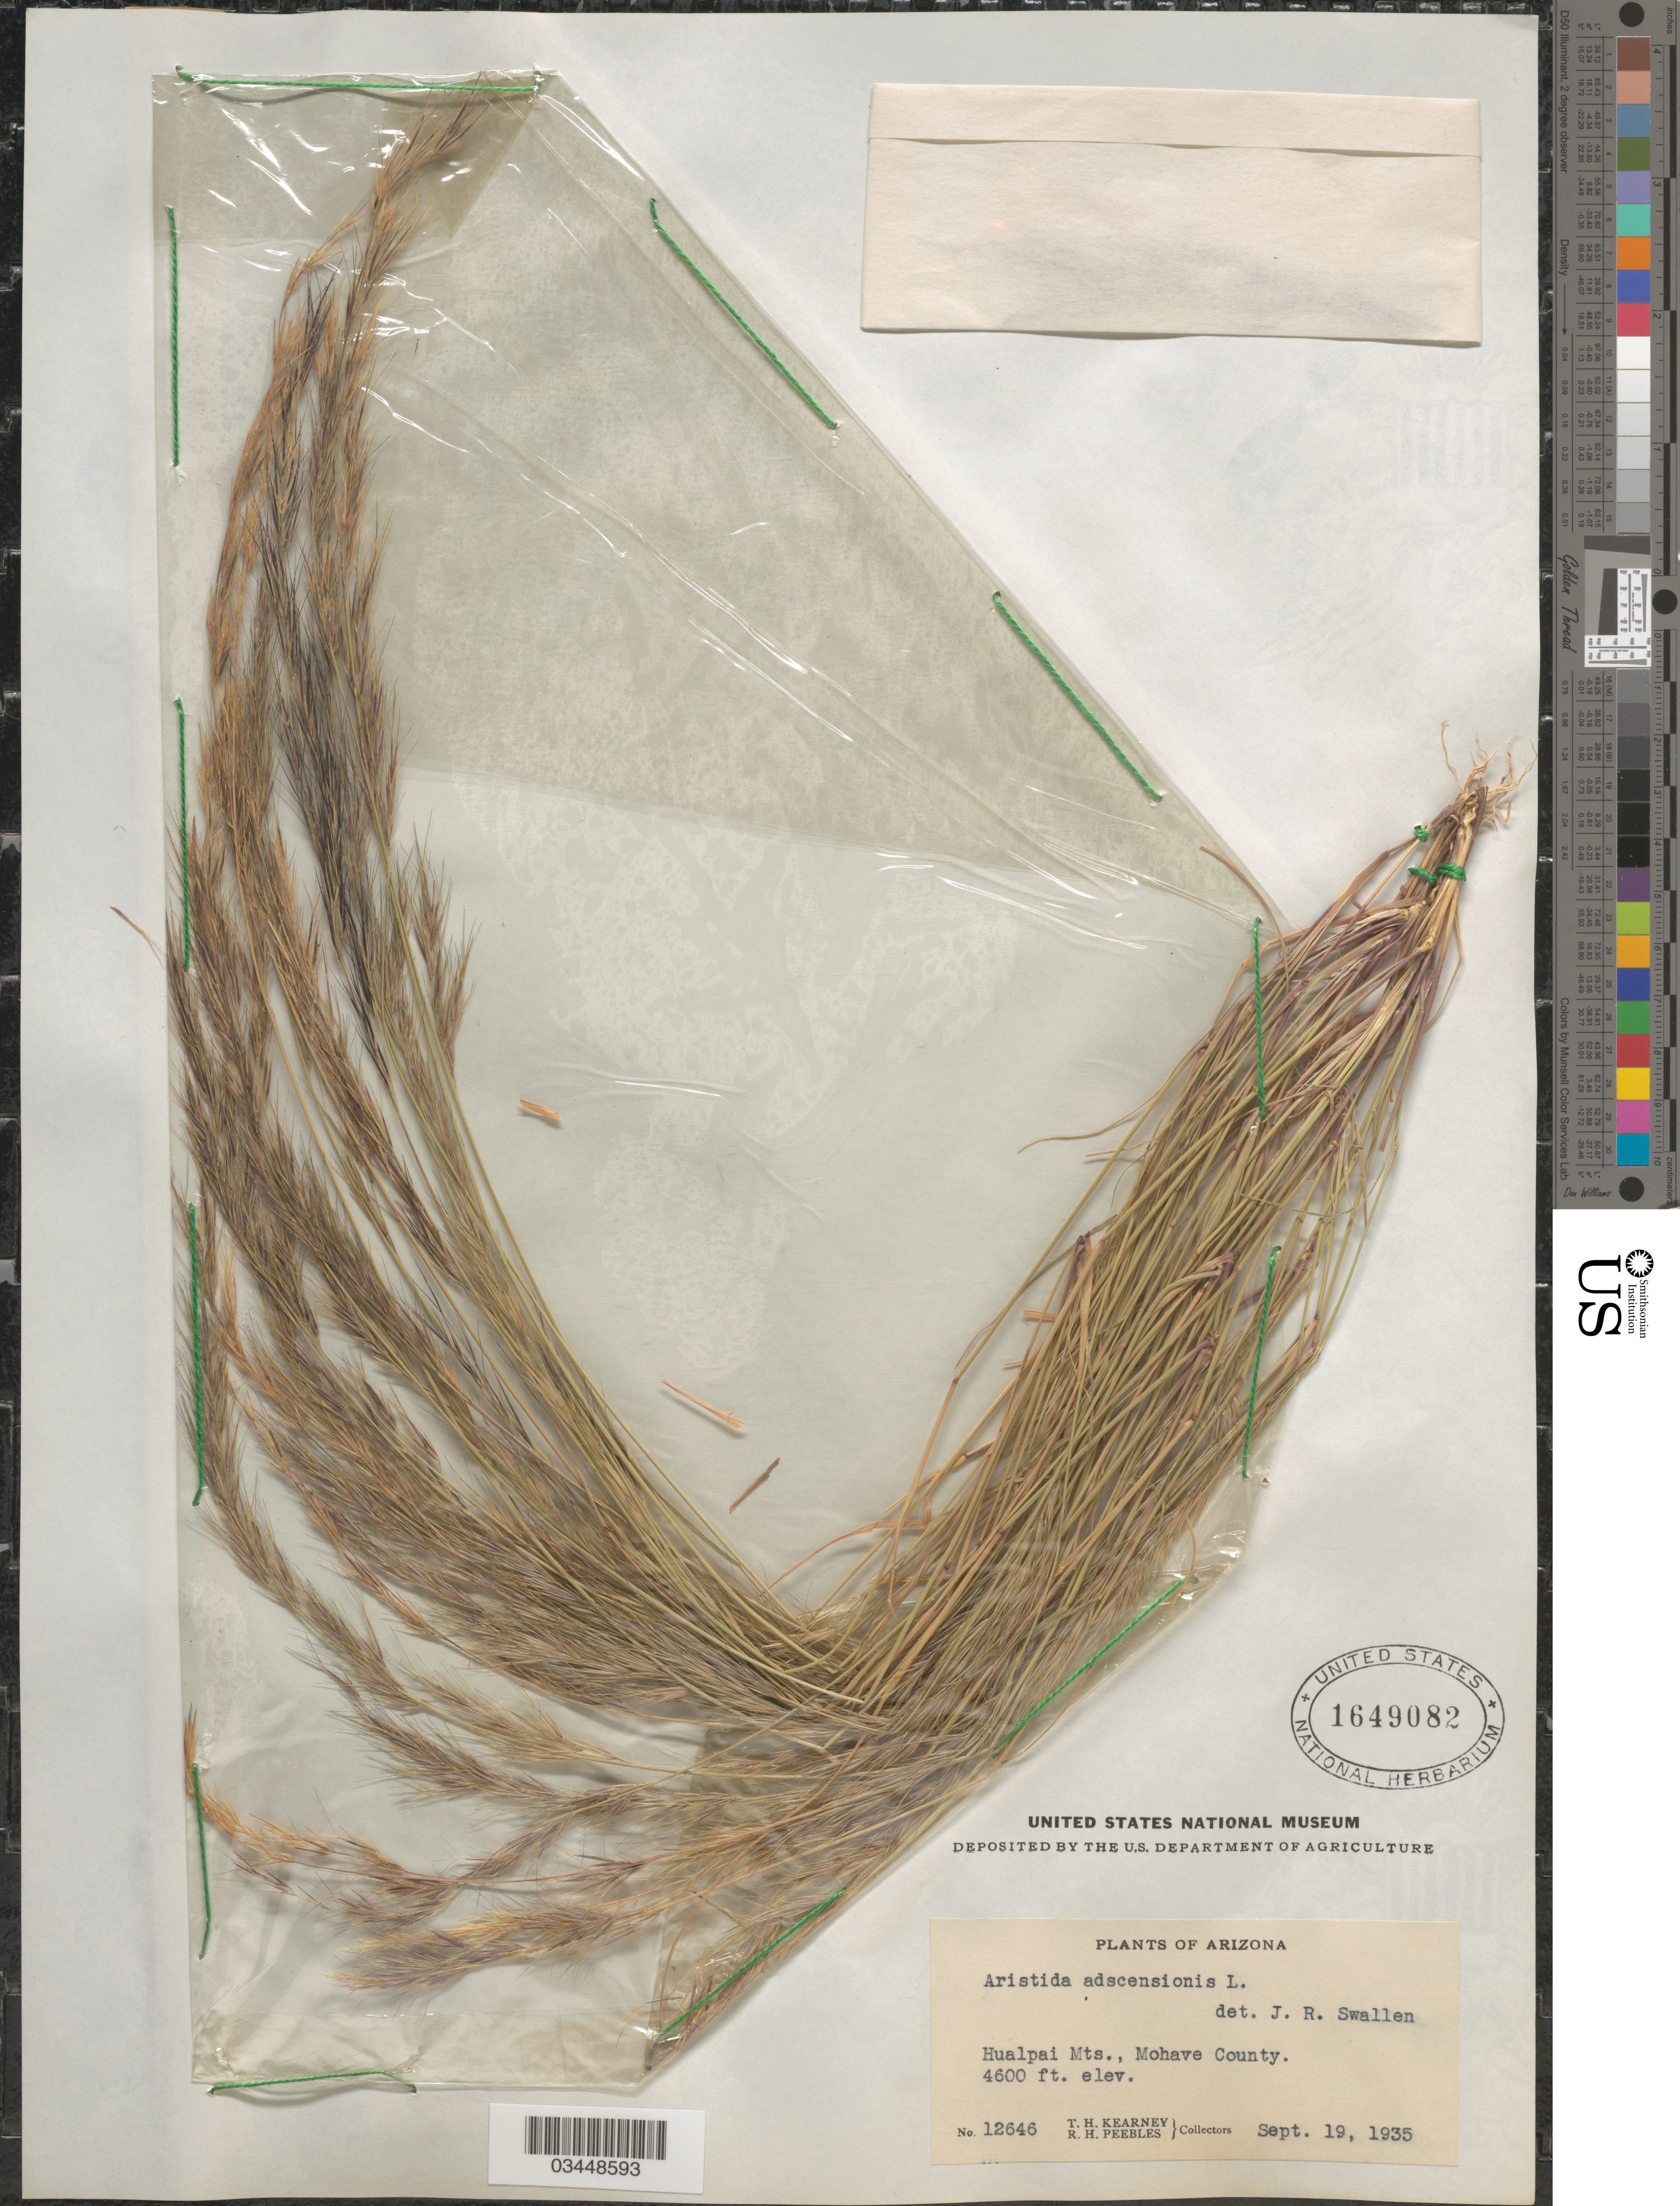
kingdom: Plantae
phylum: Tracheophyta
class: Liliopsida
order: Poales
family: Poaceae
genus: Aristida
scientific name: Aristida adscensionis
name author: L.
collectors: T. H. Kearney & R. H. Peebles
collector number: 12646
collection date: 1935-09-19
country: United States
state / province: Arizona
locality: Hualpai Mts., Mohave County.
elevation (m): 1402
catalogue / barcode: US 1649082